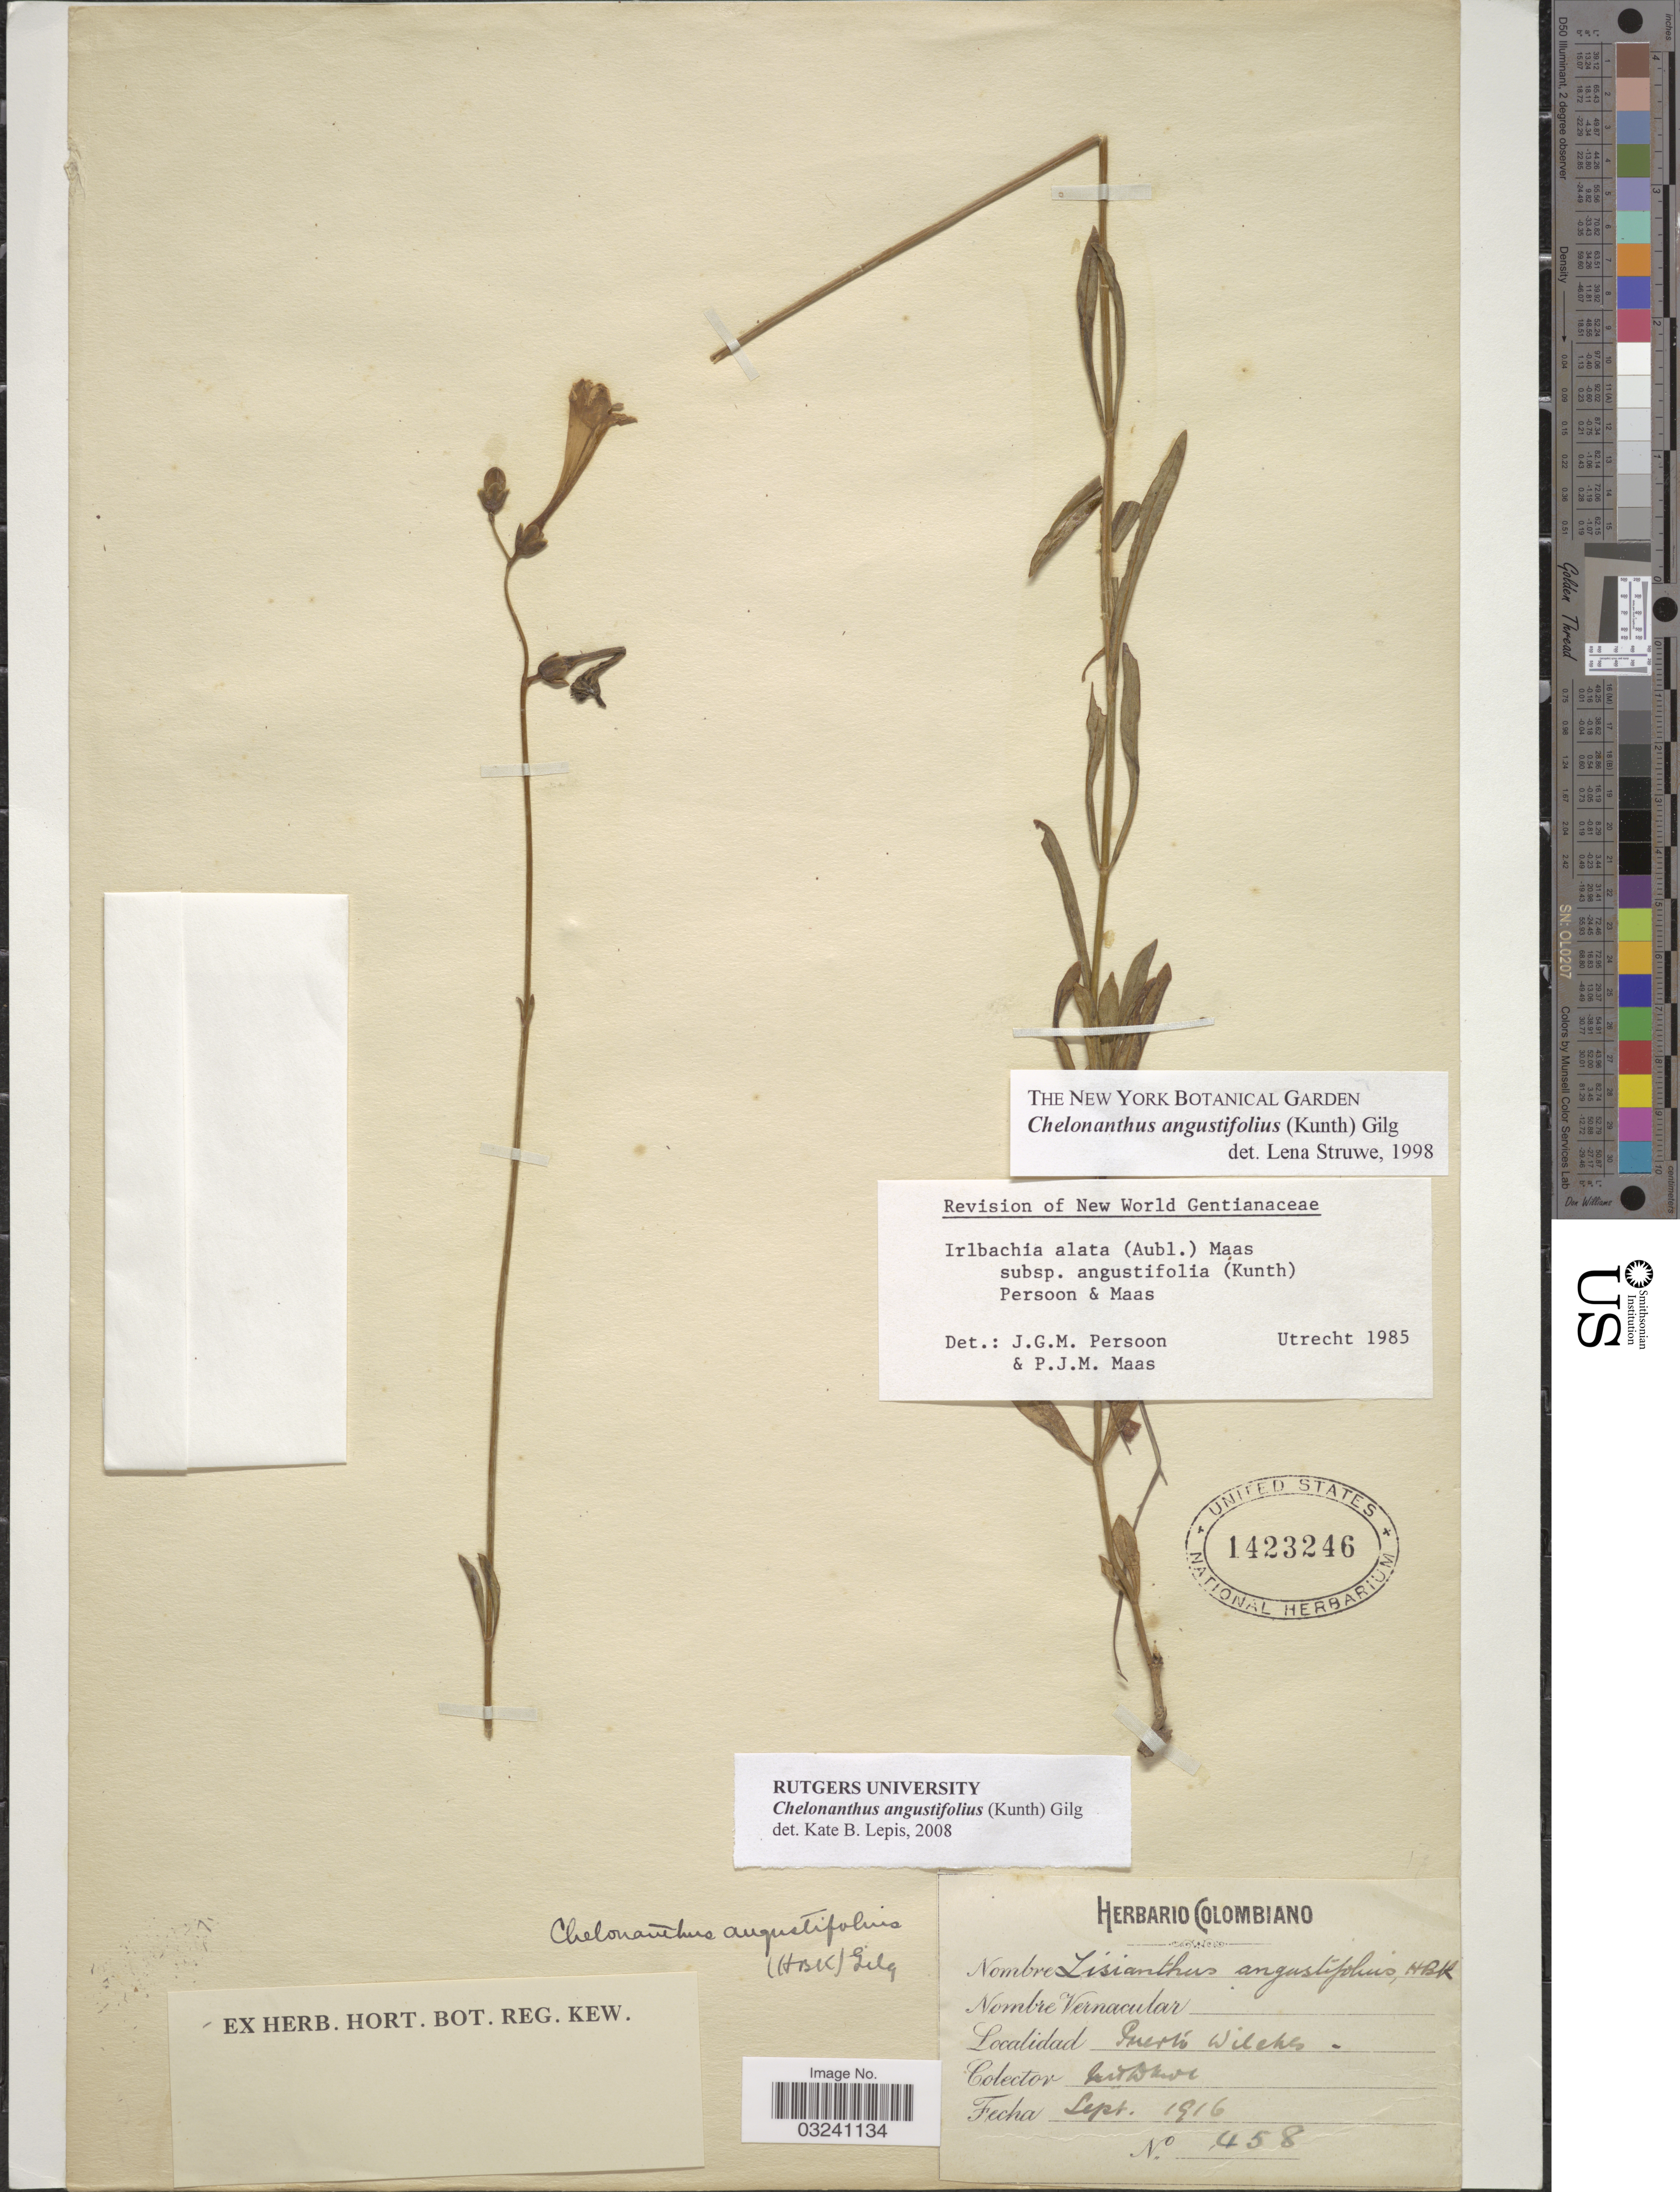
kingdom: Plantae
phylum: Tracheophyta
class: Magnoliopsida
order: Gentianales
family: Gentianaceae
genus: Chelonanthus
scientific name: Chelonanthus angustifolius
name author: (Kunth) Gilg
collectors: M. T. Dawe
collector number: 458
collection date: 1916-09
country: Colombia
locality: Puerto Wilches.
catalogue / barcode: US 1423246